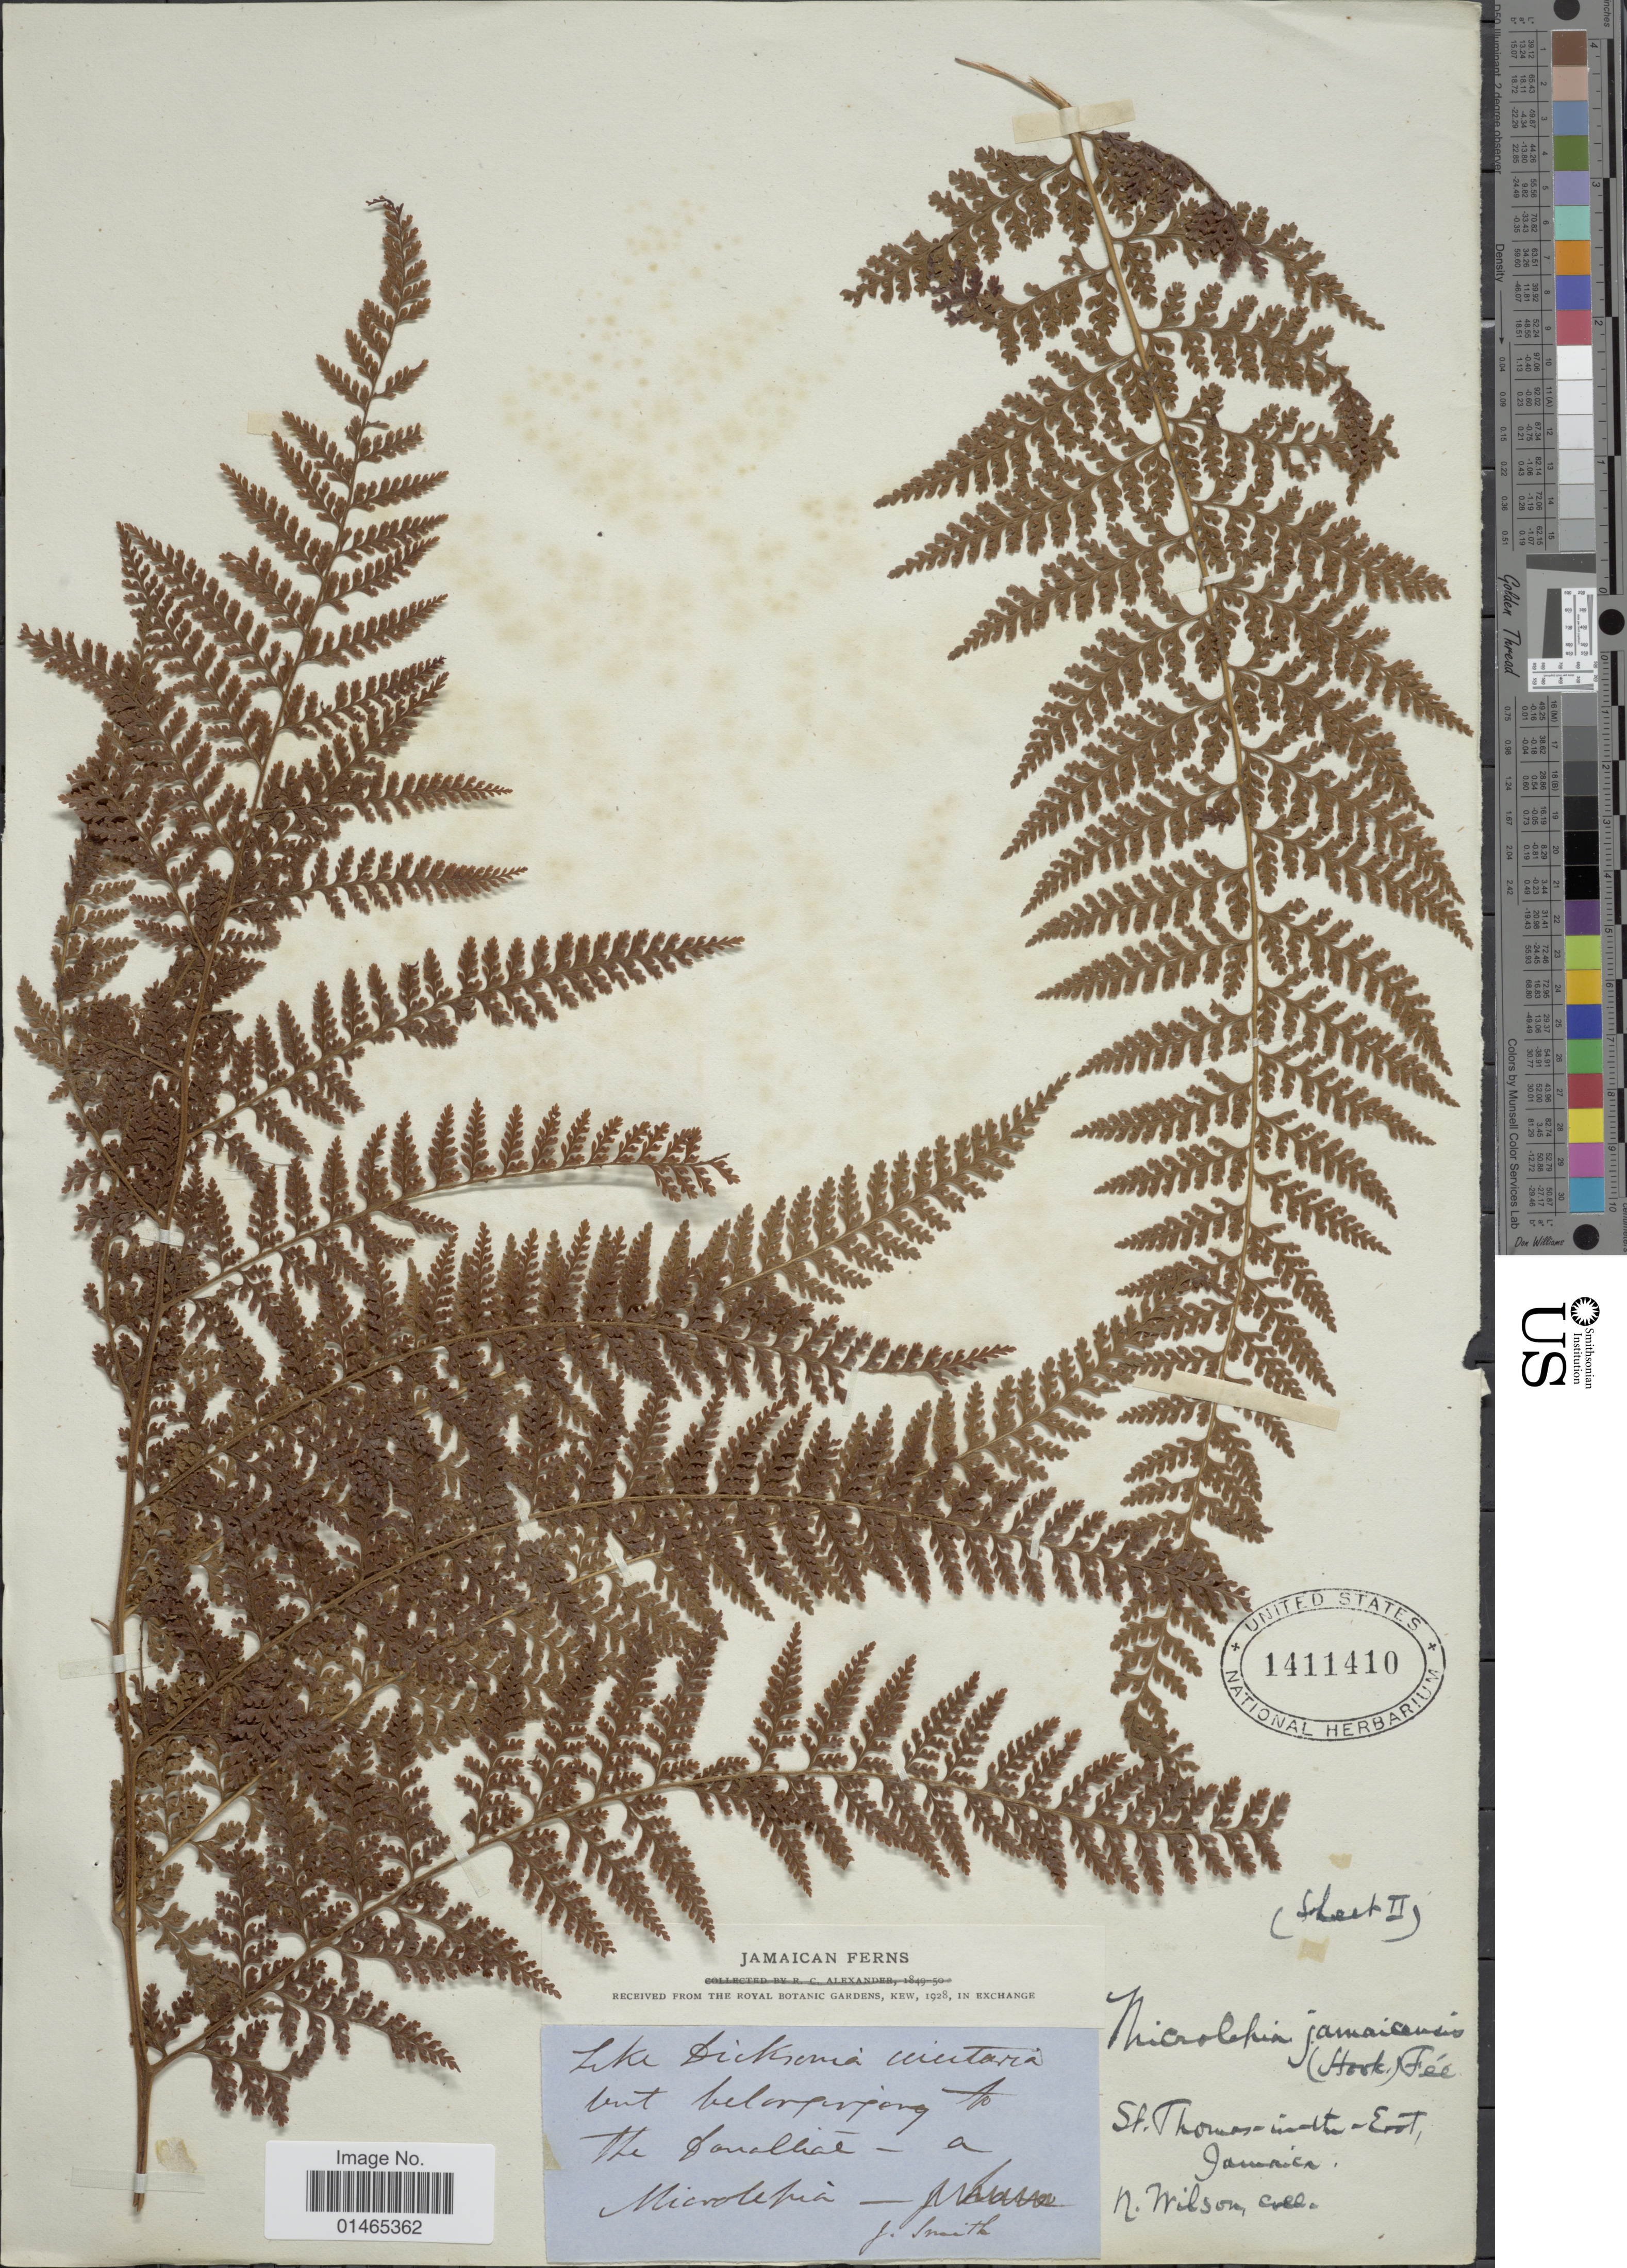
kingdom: Plantae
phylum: Tracheophyta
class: Polypodiopsida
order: Polypodiales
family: Dennstaedtiaceae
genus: Microlepia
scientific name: Microlepia jamaicensis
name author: (Hook.) Fée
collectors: N. Wilson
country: Jamaica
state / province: Saint Thomas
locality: East Jamaica [interpreted]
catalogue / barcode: US 1411410